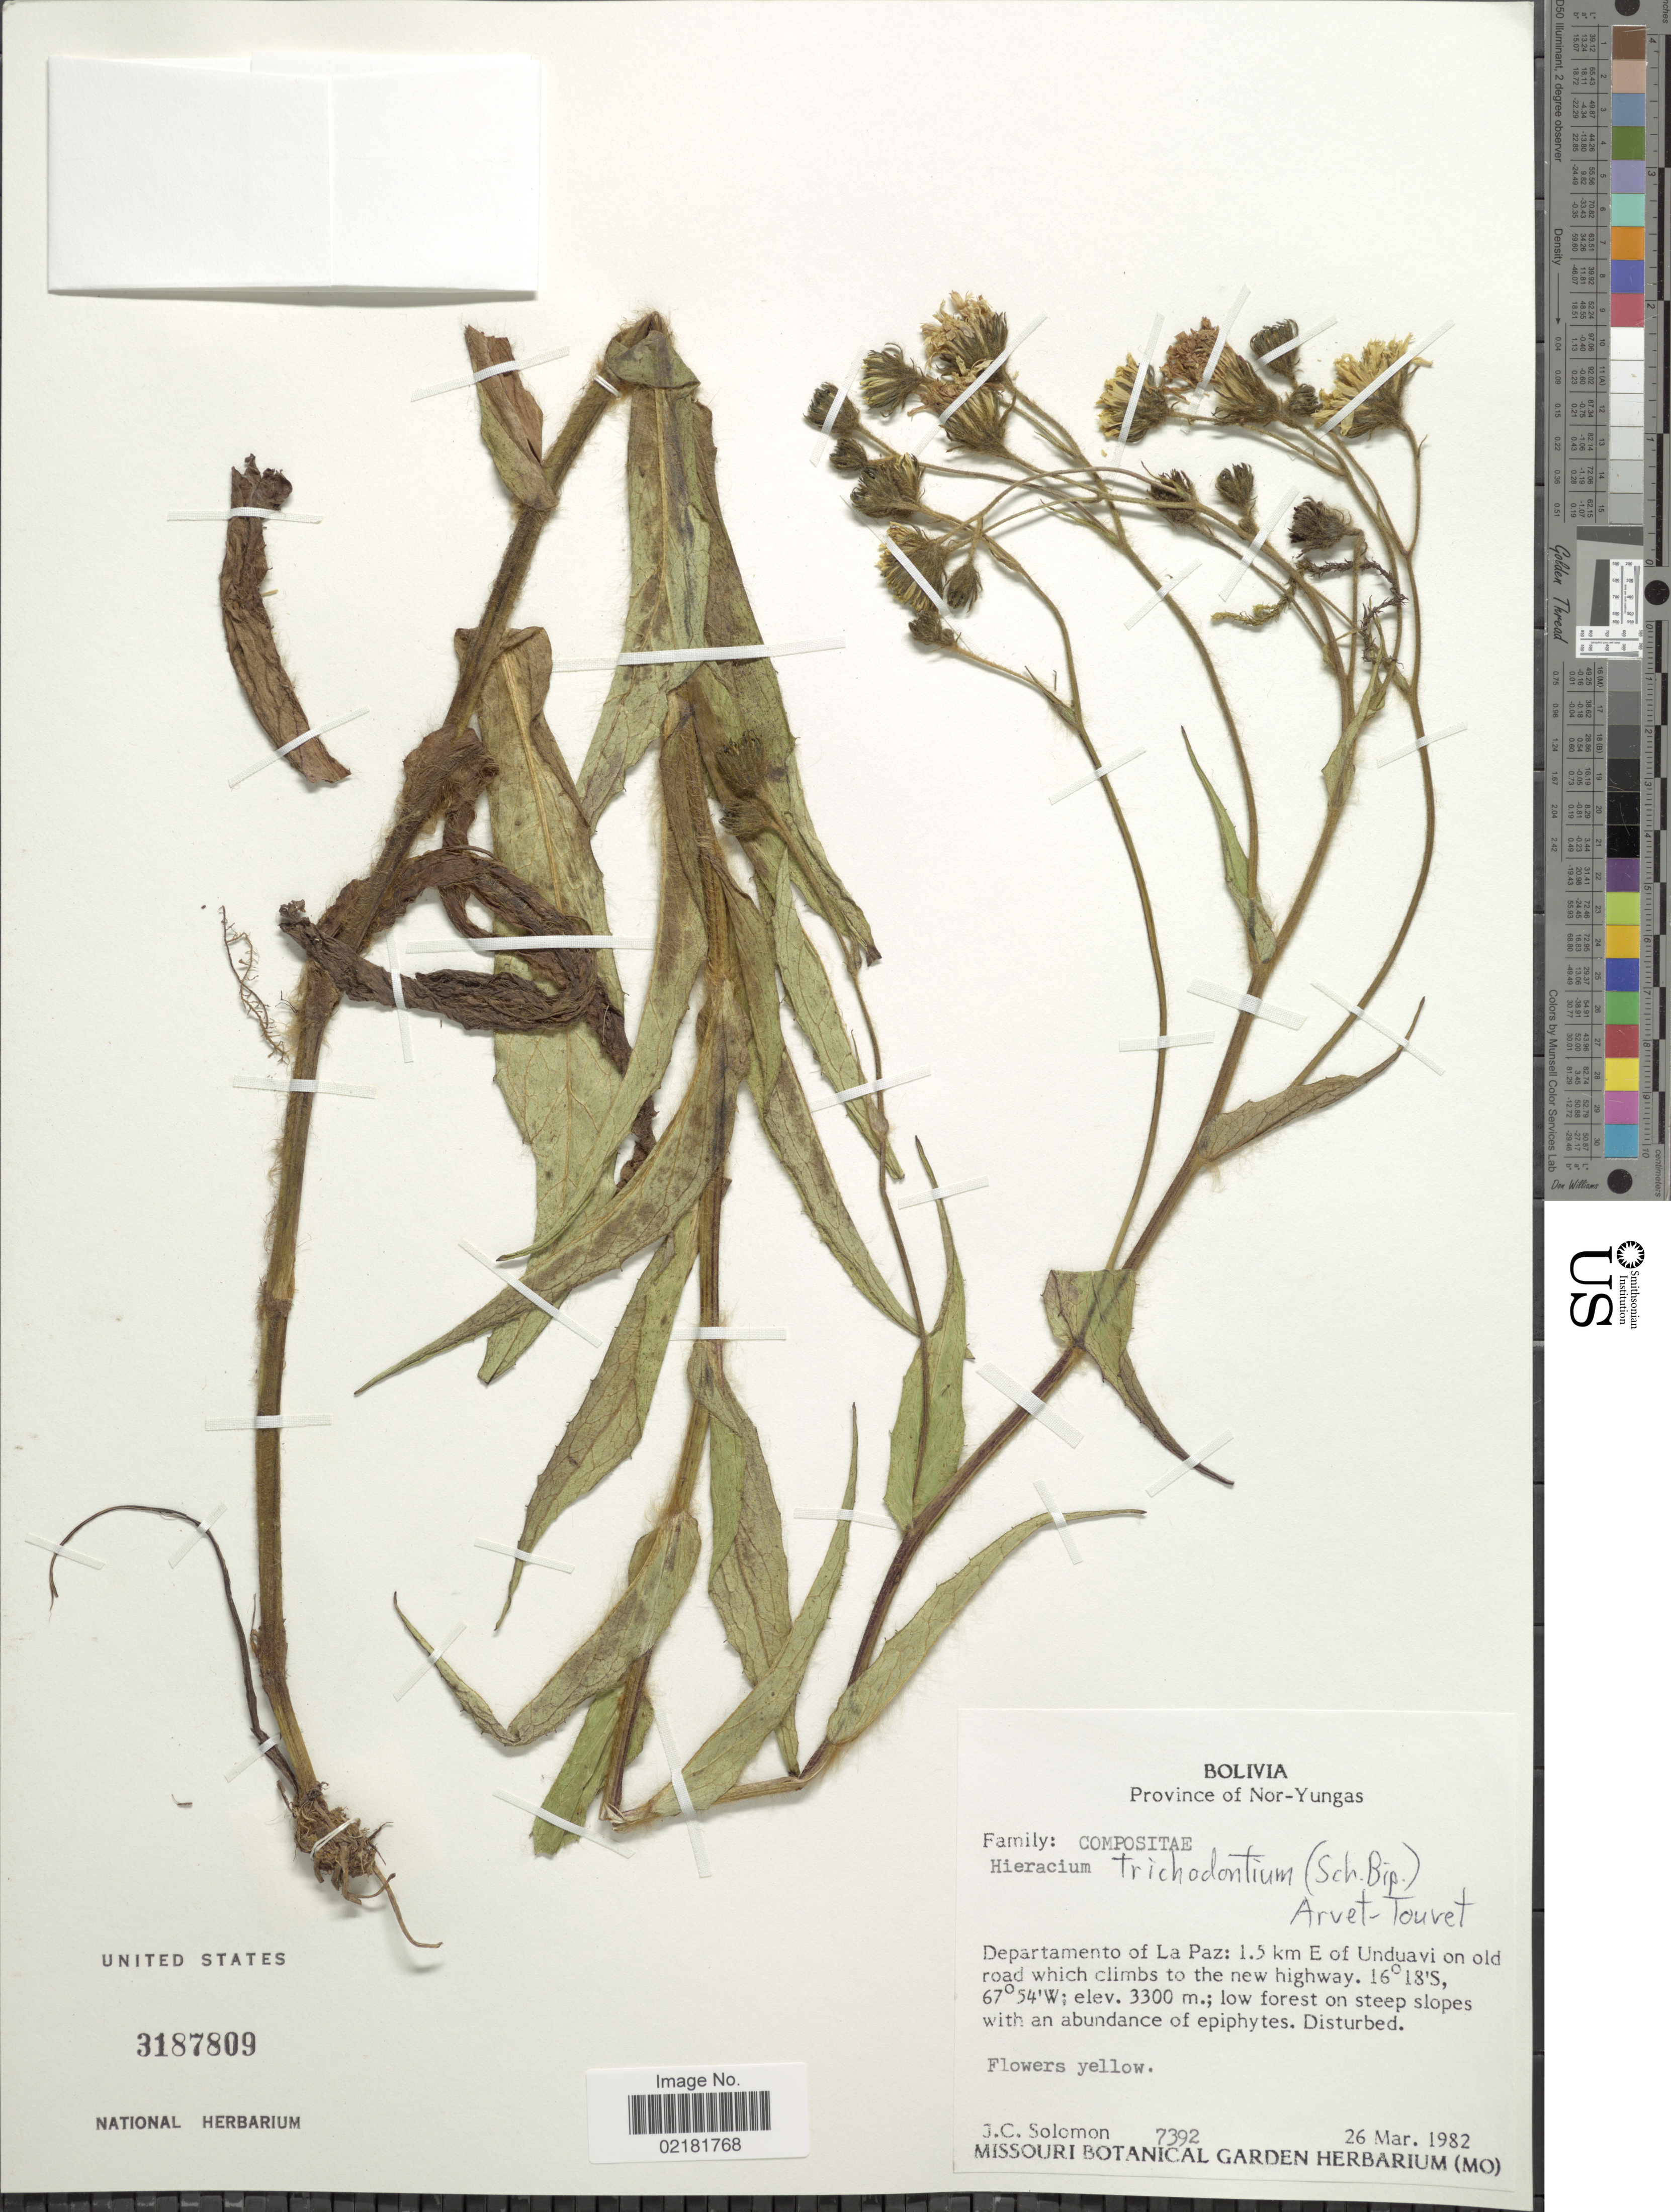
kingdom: Plantae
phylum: Tracheophyta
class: Magnoliopsida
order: Asterales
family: Asteraceae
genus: Hieracium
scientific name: Hieracium trichodontum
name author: (Sch. Bip.) Arvet-Touvet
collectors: J. C. Solomon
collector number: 7392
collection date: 1982-03-26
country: Bolivia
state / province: La Paz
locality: Province of Nor-Yungas, 1.5 km E of Unduavi on old road which climbs to the new highway.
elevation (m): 3300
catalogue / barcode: US 3187809